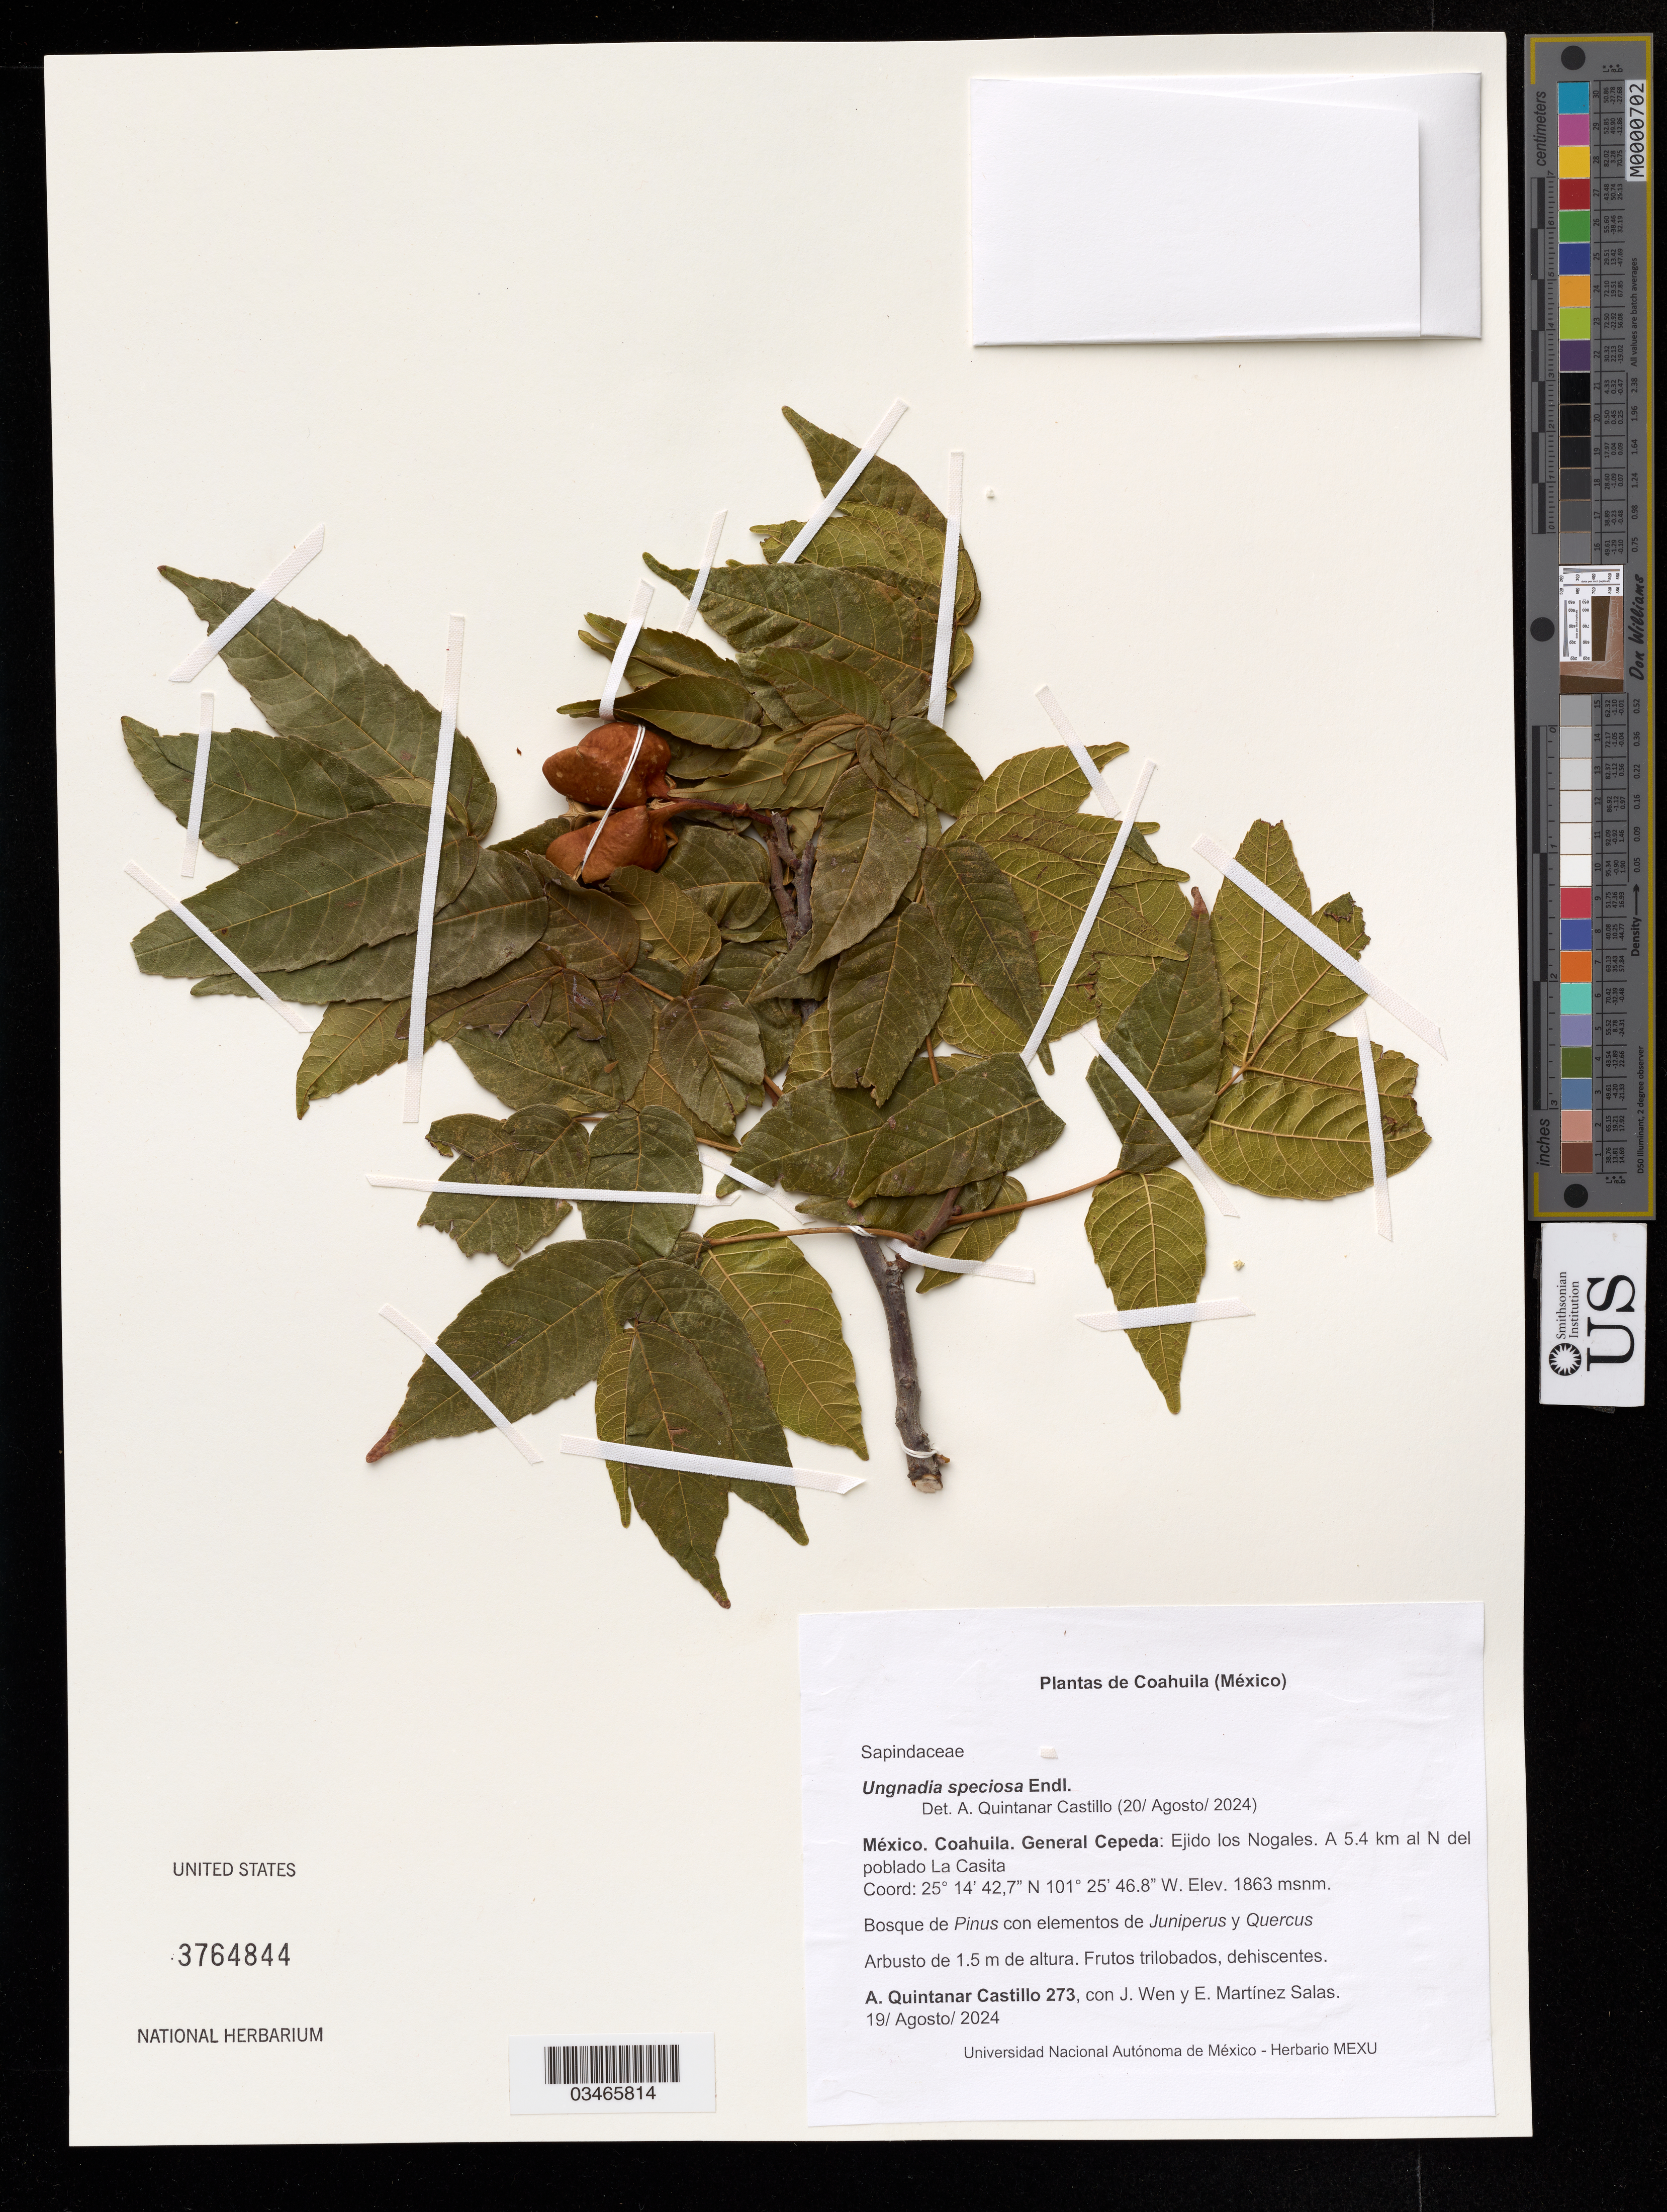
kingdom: Plantae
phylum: Tracheophyta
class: Magnoliopsida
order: Sapindales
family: Sapindaceae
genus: Ungnadia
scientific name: Ungnadia speciosa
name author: Endl.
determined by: Quintanar Castillo, Angélica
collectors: A. Quintanar Castillo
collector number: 273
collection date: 2024-08-19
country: Mexico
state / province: Coahuila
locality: Ejido los Nogales. A 5.4 km al N del poblado La Casita.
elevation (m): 1863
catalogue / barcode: US 3764844